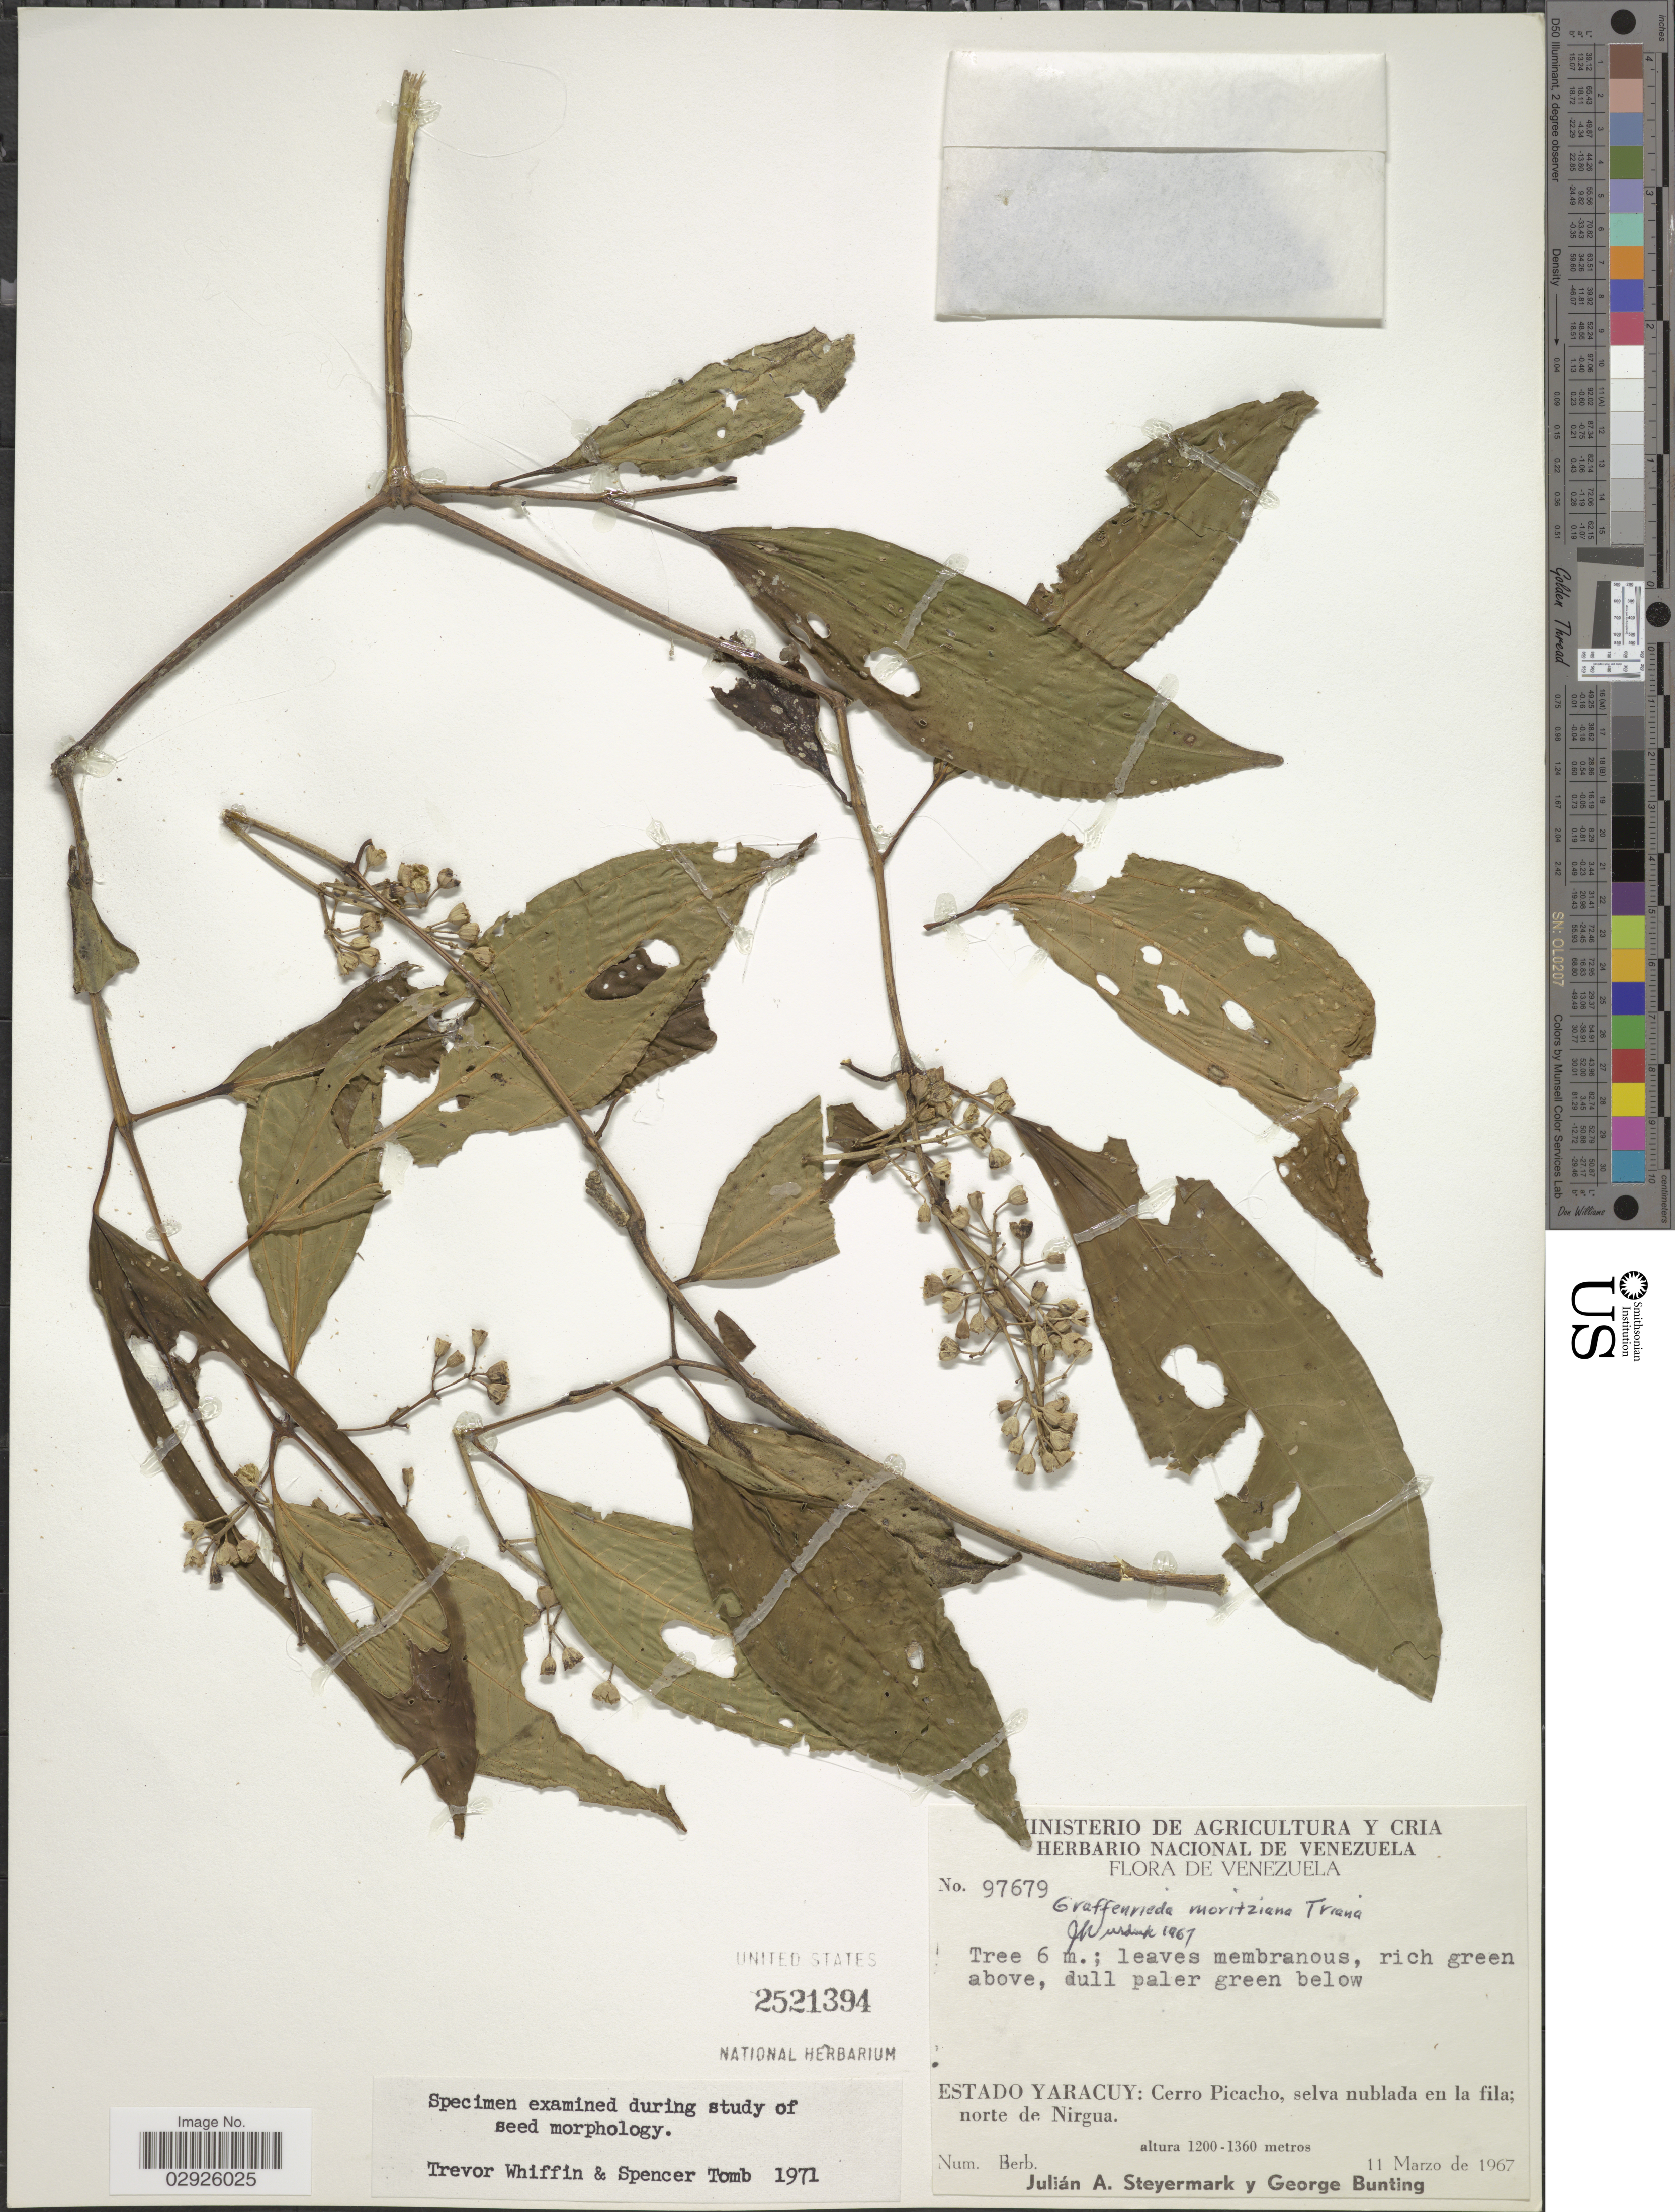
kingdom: Plantae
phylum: Tracheophyta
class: Magnoliopsida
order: Myrtales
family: Melastomataceae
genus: Graffenrieda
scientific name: Graffenrieda moritziana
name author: Triana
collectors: J. Steyermark & G. S. Bunting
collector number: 97679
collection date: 1967-03-11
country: Venezuela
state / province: Yaracuy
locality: Cerro Picacho, selva nublada en la fila; norte de Nirgua.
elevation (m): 1200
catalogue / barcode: US 2521394